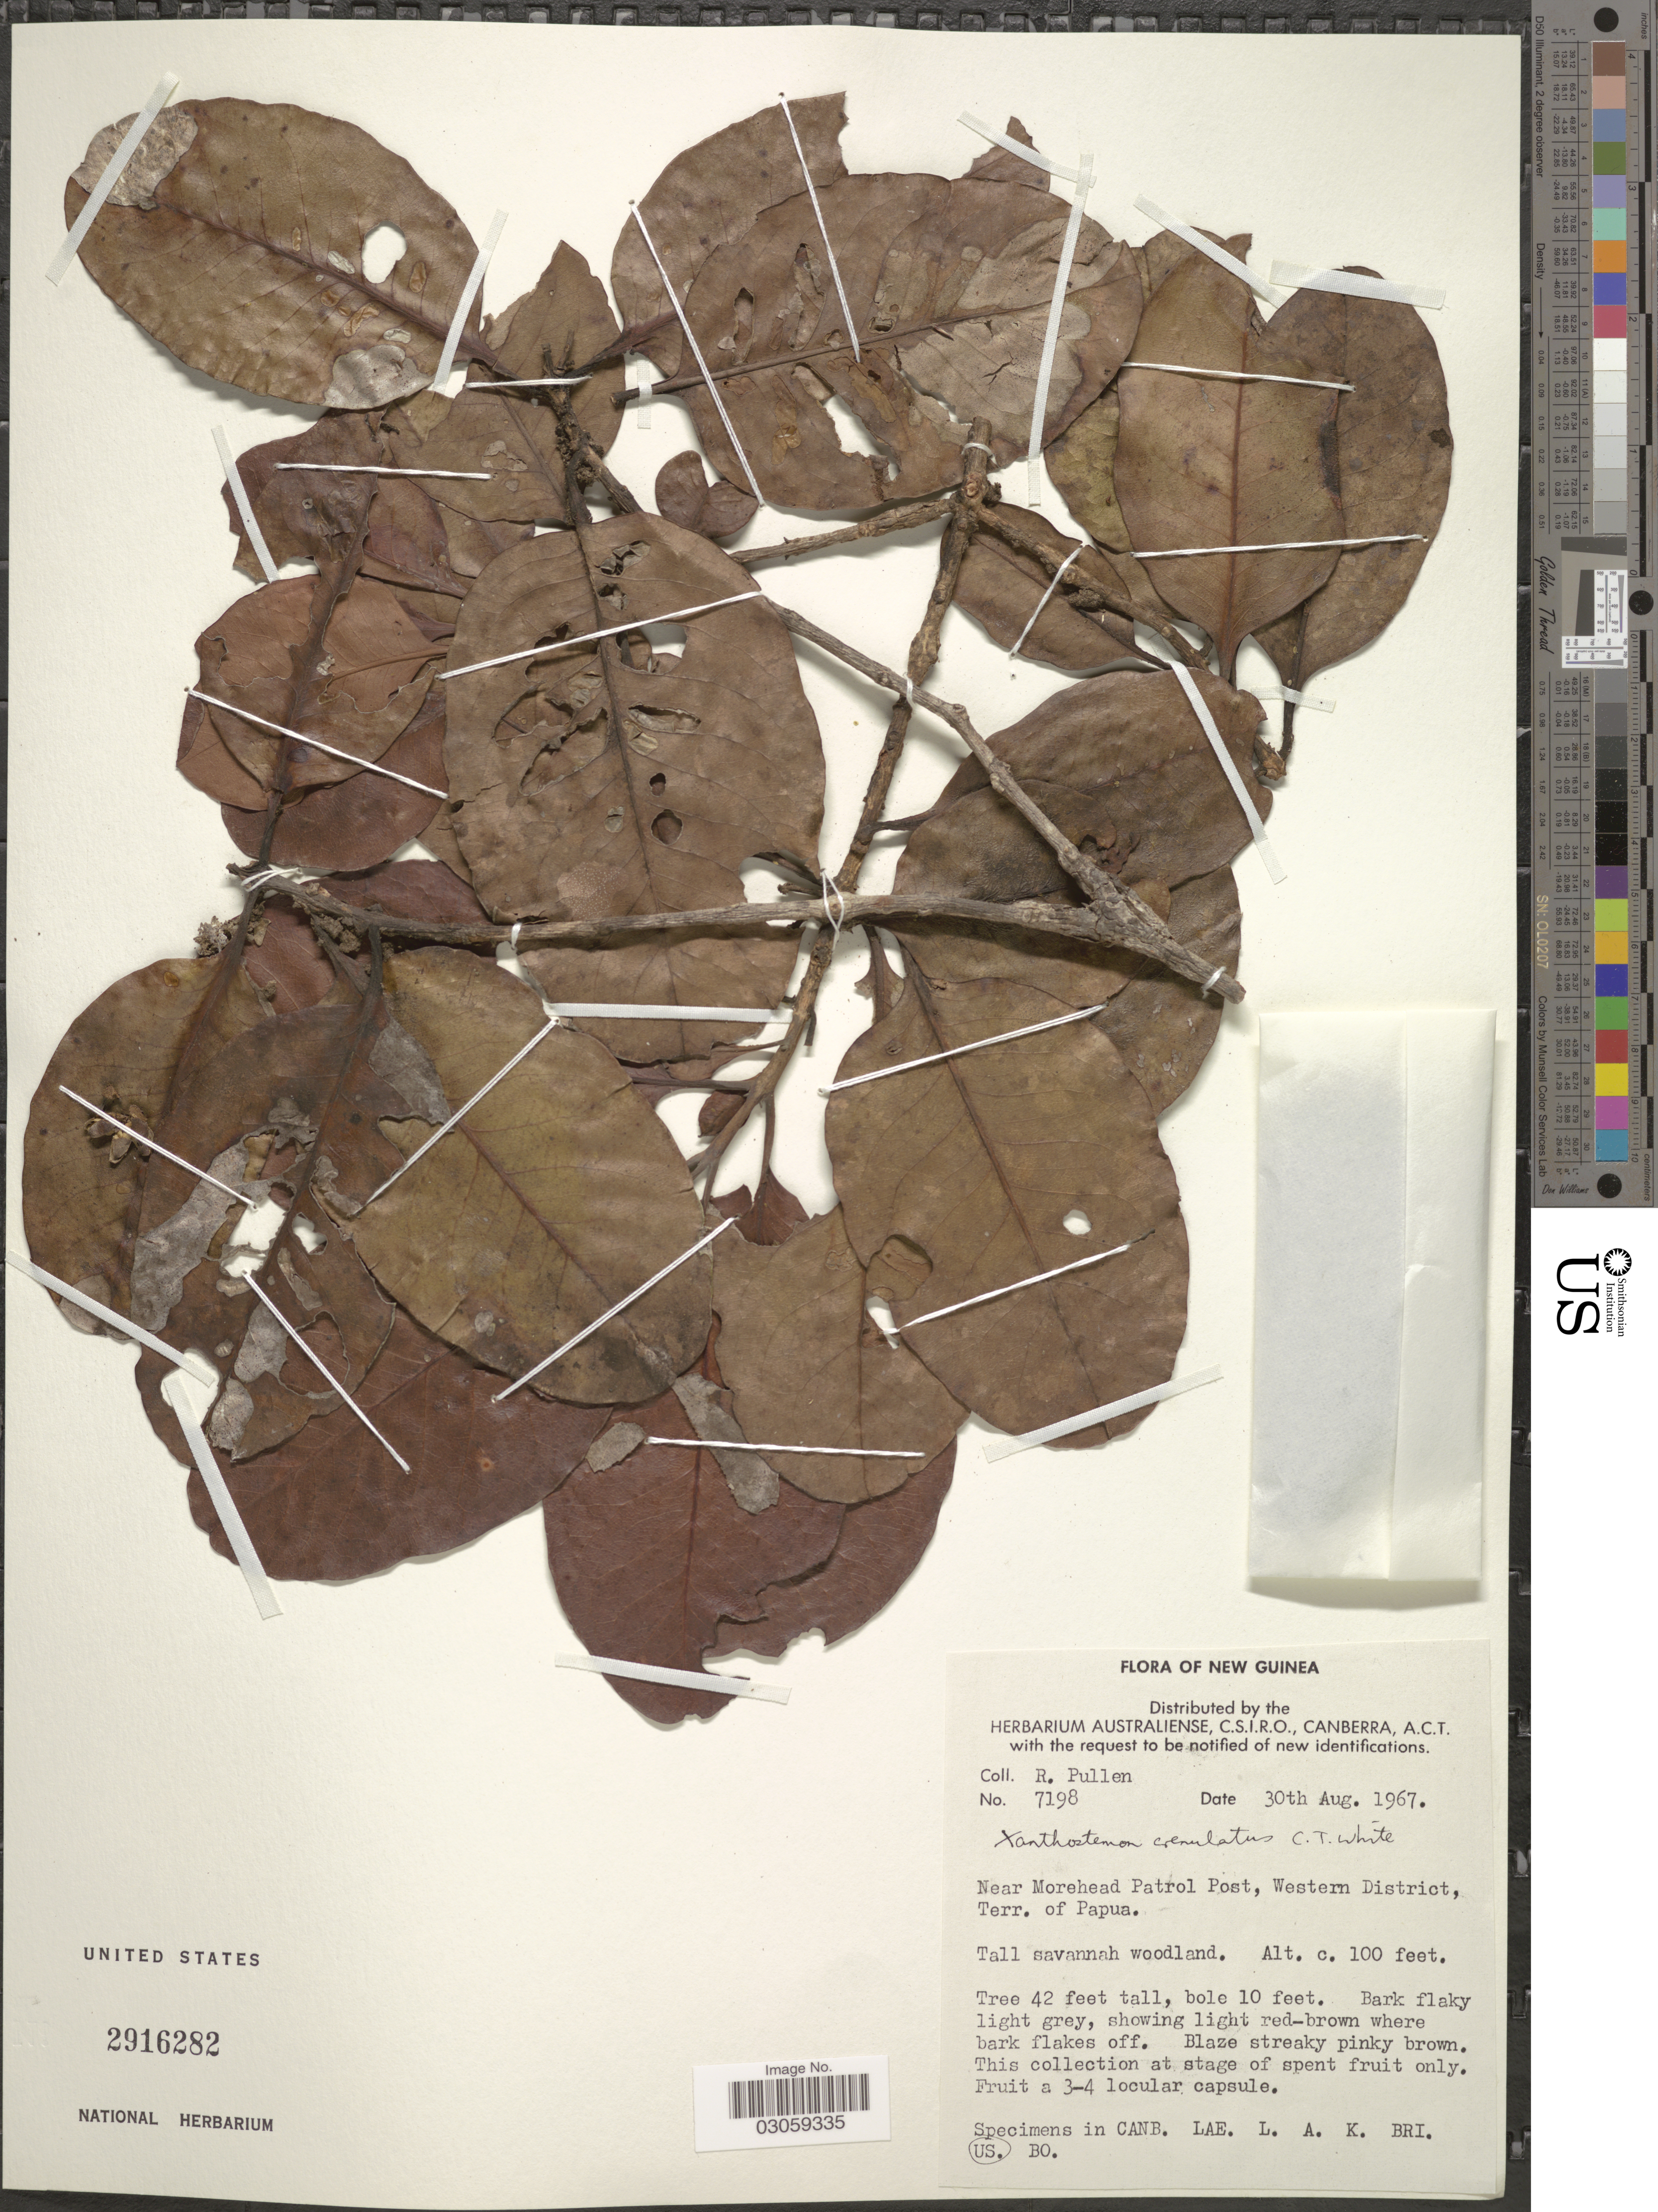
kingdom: Plantae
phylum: Tracheophyta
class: Magnoliopsida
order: Myrtales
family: Myrtaceae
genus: Xanthostemon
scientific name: Xanthostemon crenulatus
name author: C.T. White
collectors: R. Pullen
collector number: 7198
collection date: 1967-08-30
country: Papua New Guinea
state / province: Manus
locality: New Guinea. Near Morehead Patrol Post, Western District, Terr. of Papua.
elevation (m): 30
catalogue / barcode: US 2916282